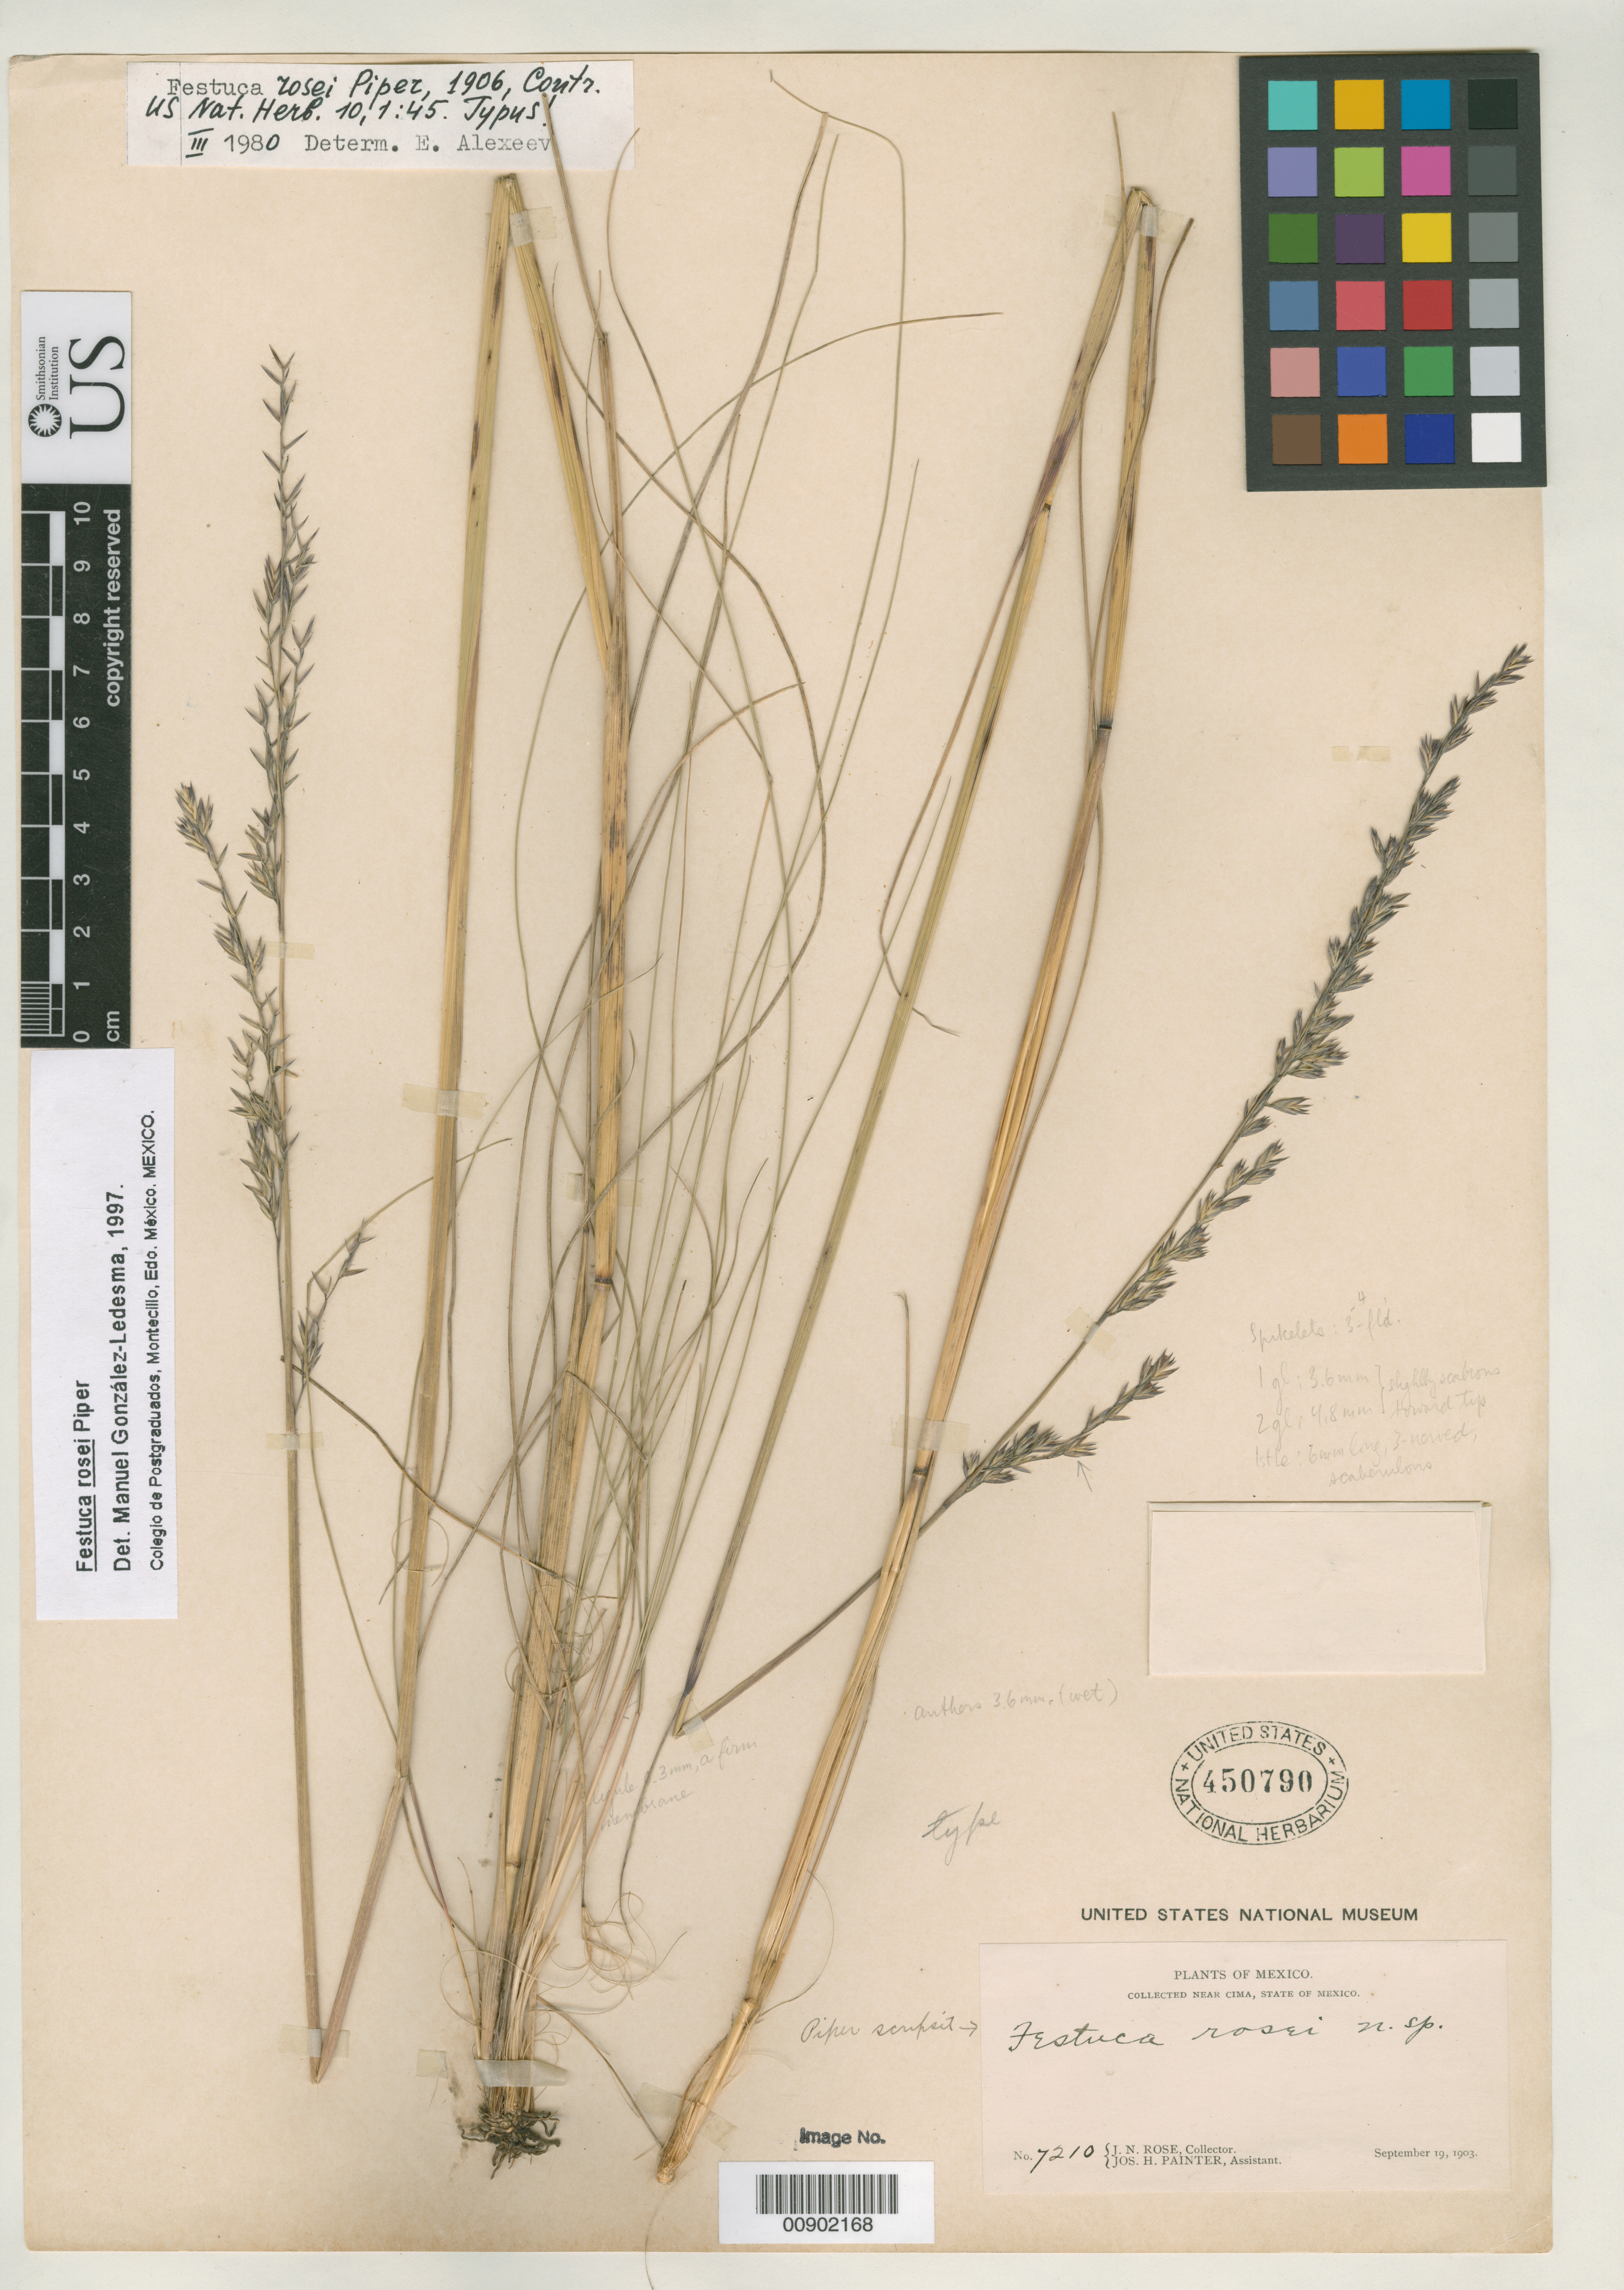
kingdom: Plantae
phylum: Tracheophyta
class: Liliopsida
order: Poales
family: Poaceae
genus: Festuca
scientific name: Festuca rosei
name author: Piper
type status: Holotype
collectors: J. N. Rose & J. H. Painter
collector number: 7210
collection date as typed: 19 Sep 1903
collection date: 1903-09-19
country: Mexico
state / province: México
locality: Near Cima.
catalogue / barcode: US 450790